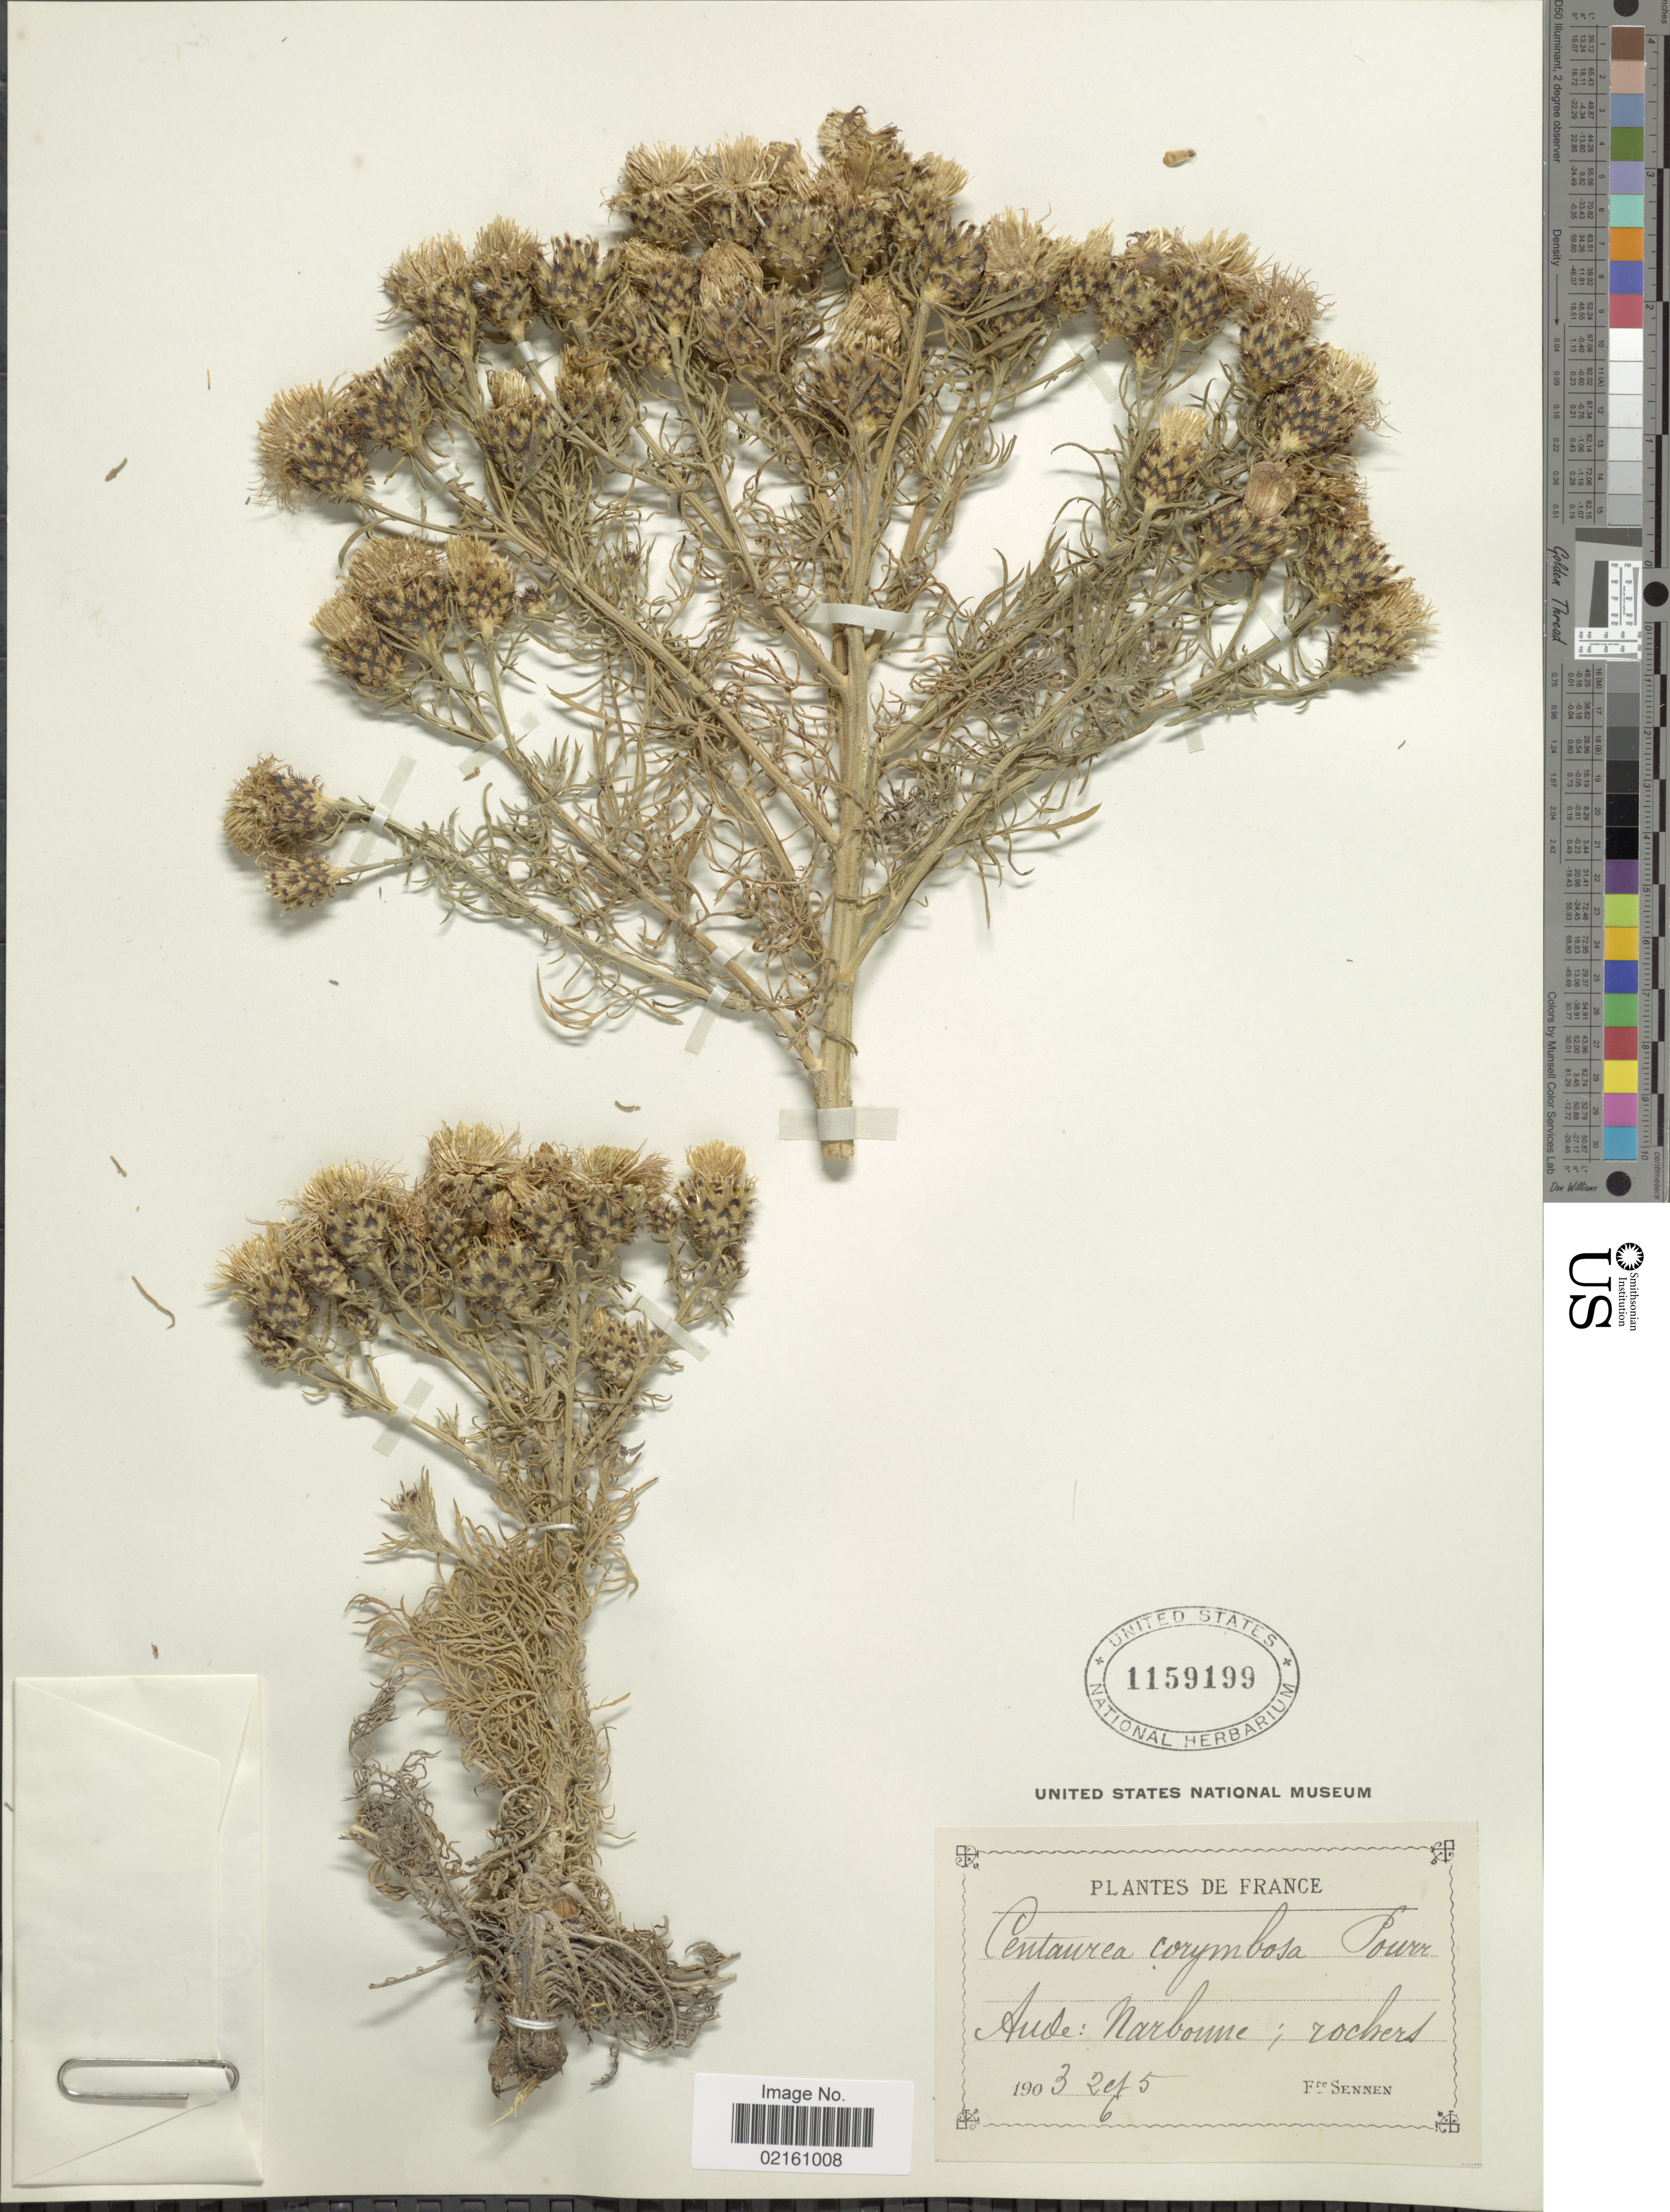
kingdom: Plantae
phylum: Tracheophyta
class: Magnoliopsida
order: Asterales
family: Asteraceae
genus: Centaurea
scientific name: Centaurea corymbosa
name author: Pourr.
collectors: E. Sennen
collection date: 1903-06-02/1903-06-05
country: France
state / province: Occitanie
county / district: Aude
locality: Aude, Narboune [interpreted]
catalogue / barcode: US 1159199